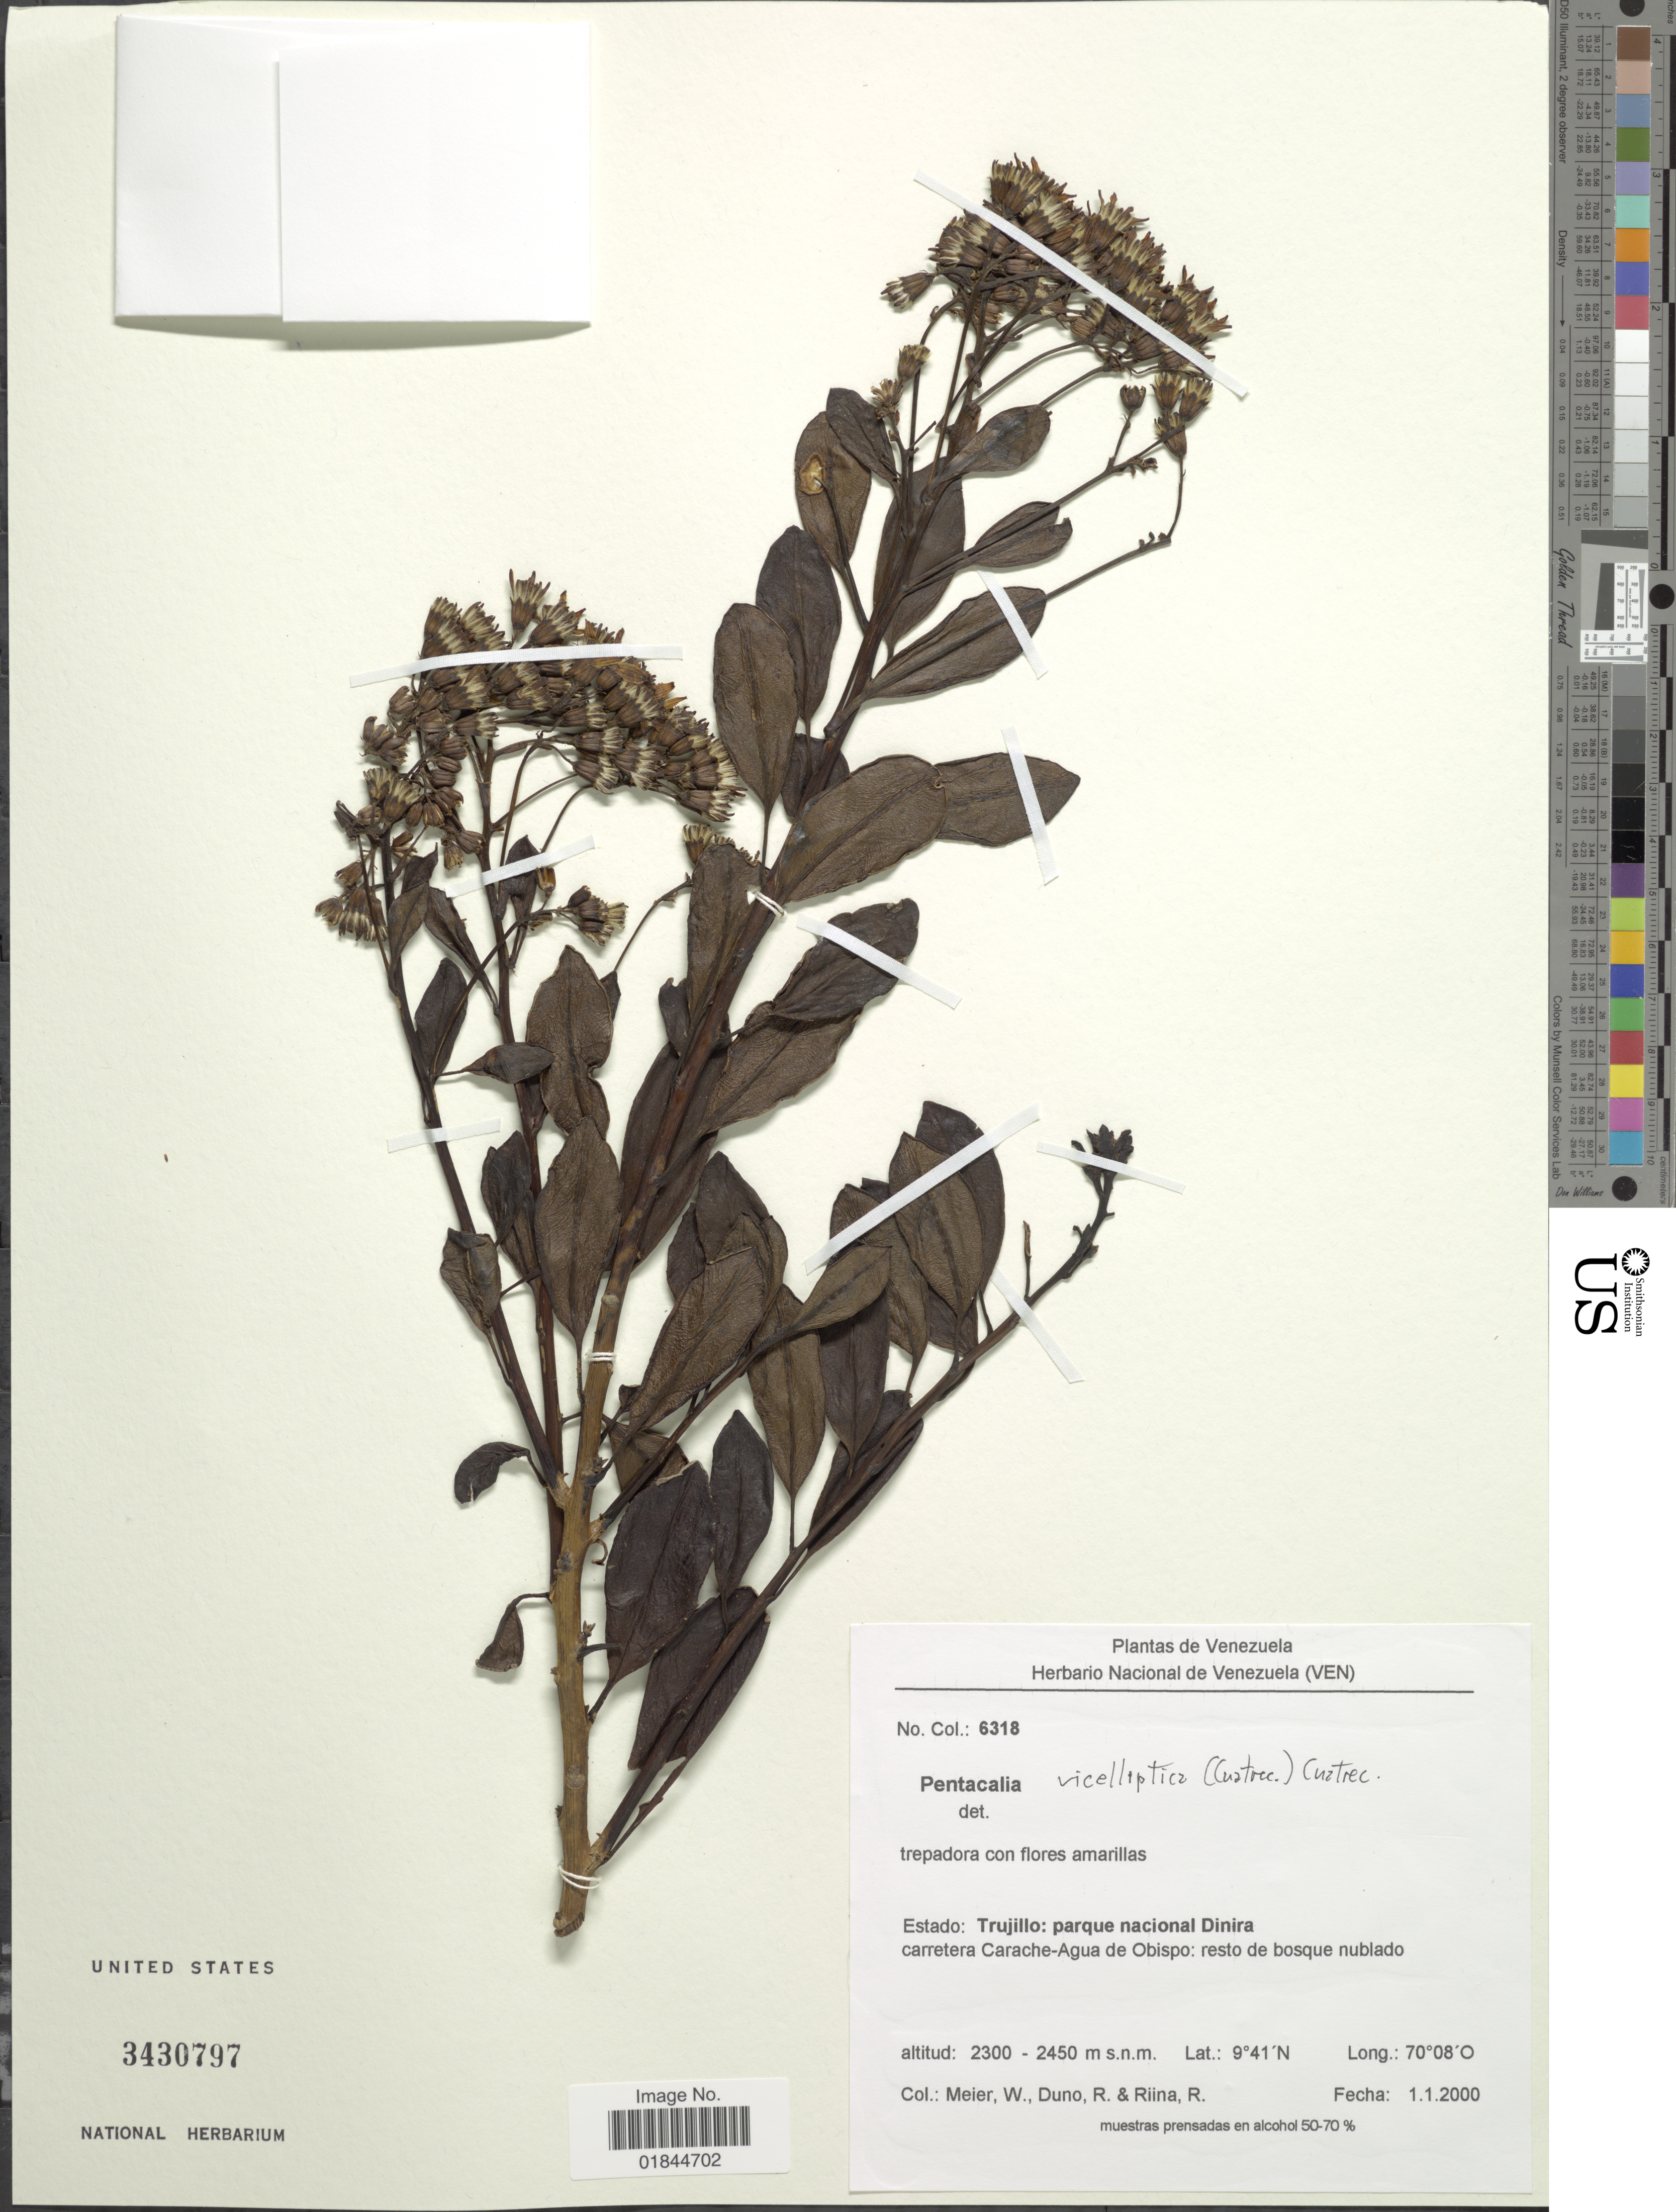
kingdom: Plantae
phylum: Tracheophyta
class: Magnoliopsida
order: Asterales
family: Asteraceae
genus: Pentacalia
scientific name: Pentacalia vicelliptica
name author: (Cuatrec.) Cuatrec.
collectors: W. Meier, R. Duno de Stefano & R. Riina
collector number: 6318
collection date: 2000-01-01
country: Venezuela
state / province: Trujillo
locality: Parque Nacional Dinira, Carretera Carache-Agua de Obispo: resto de bosque nublado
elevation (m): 2300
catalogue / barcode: US 3430797